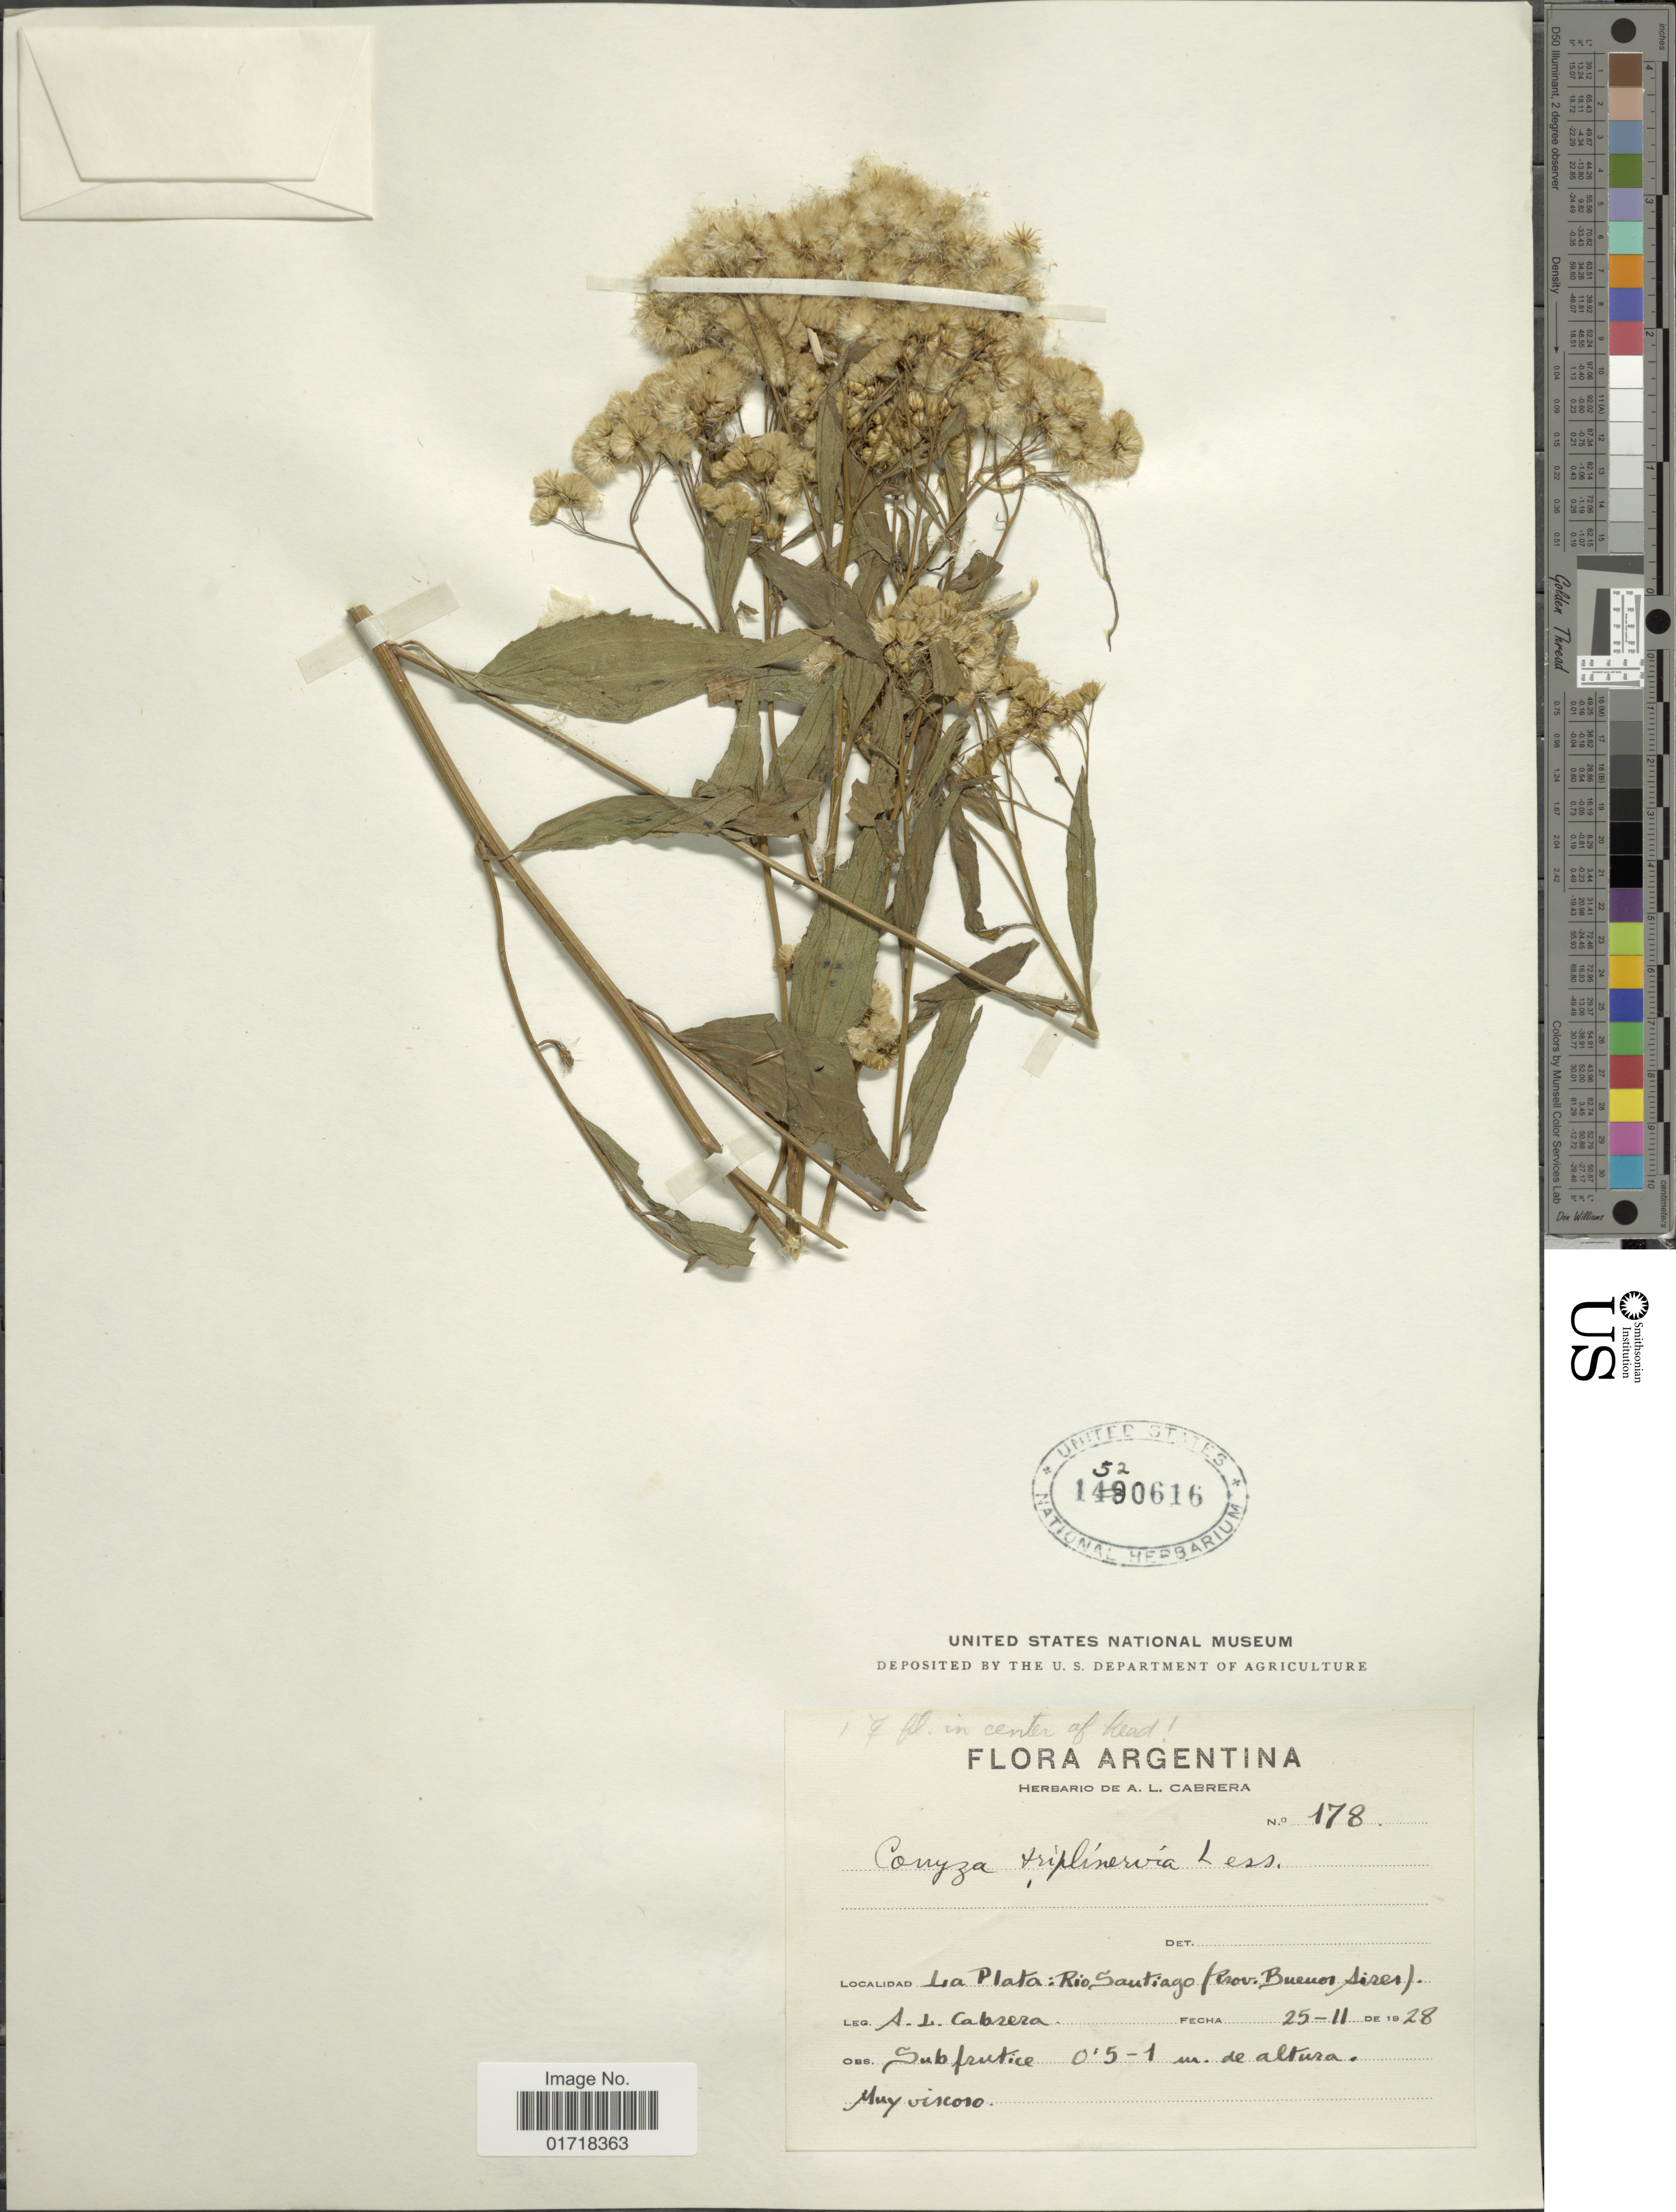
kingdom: Plantae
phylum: Tracheophyta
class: Magnoliopsida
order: Asterales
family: Asteraceae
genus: Baccharidastrum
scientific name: Baccharidastrum triplinervium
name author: (Less.) Cabrera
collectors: A. L. Cabrera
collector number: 178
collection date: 1928-11-25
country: Argentina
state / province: Buenos Aires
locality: La Plata: Rio Santiago ( Prov. Buenos Aires)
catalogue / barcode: US 1520616